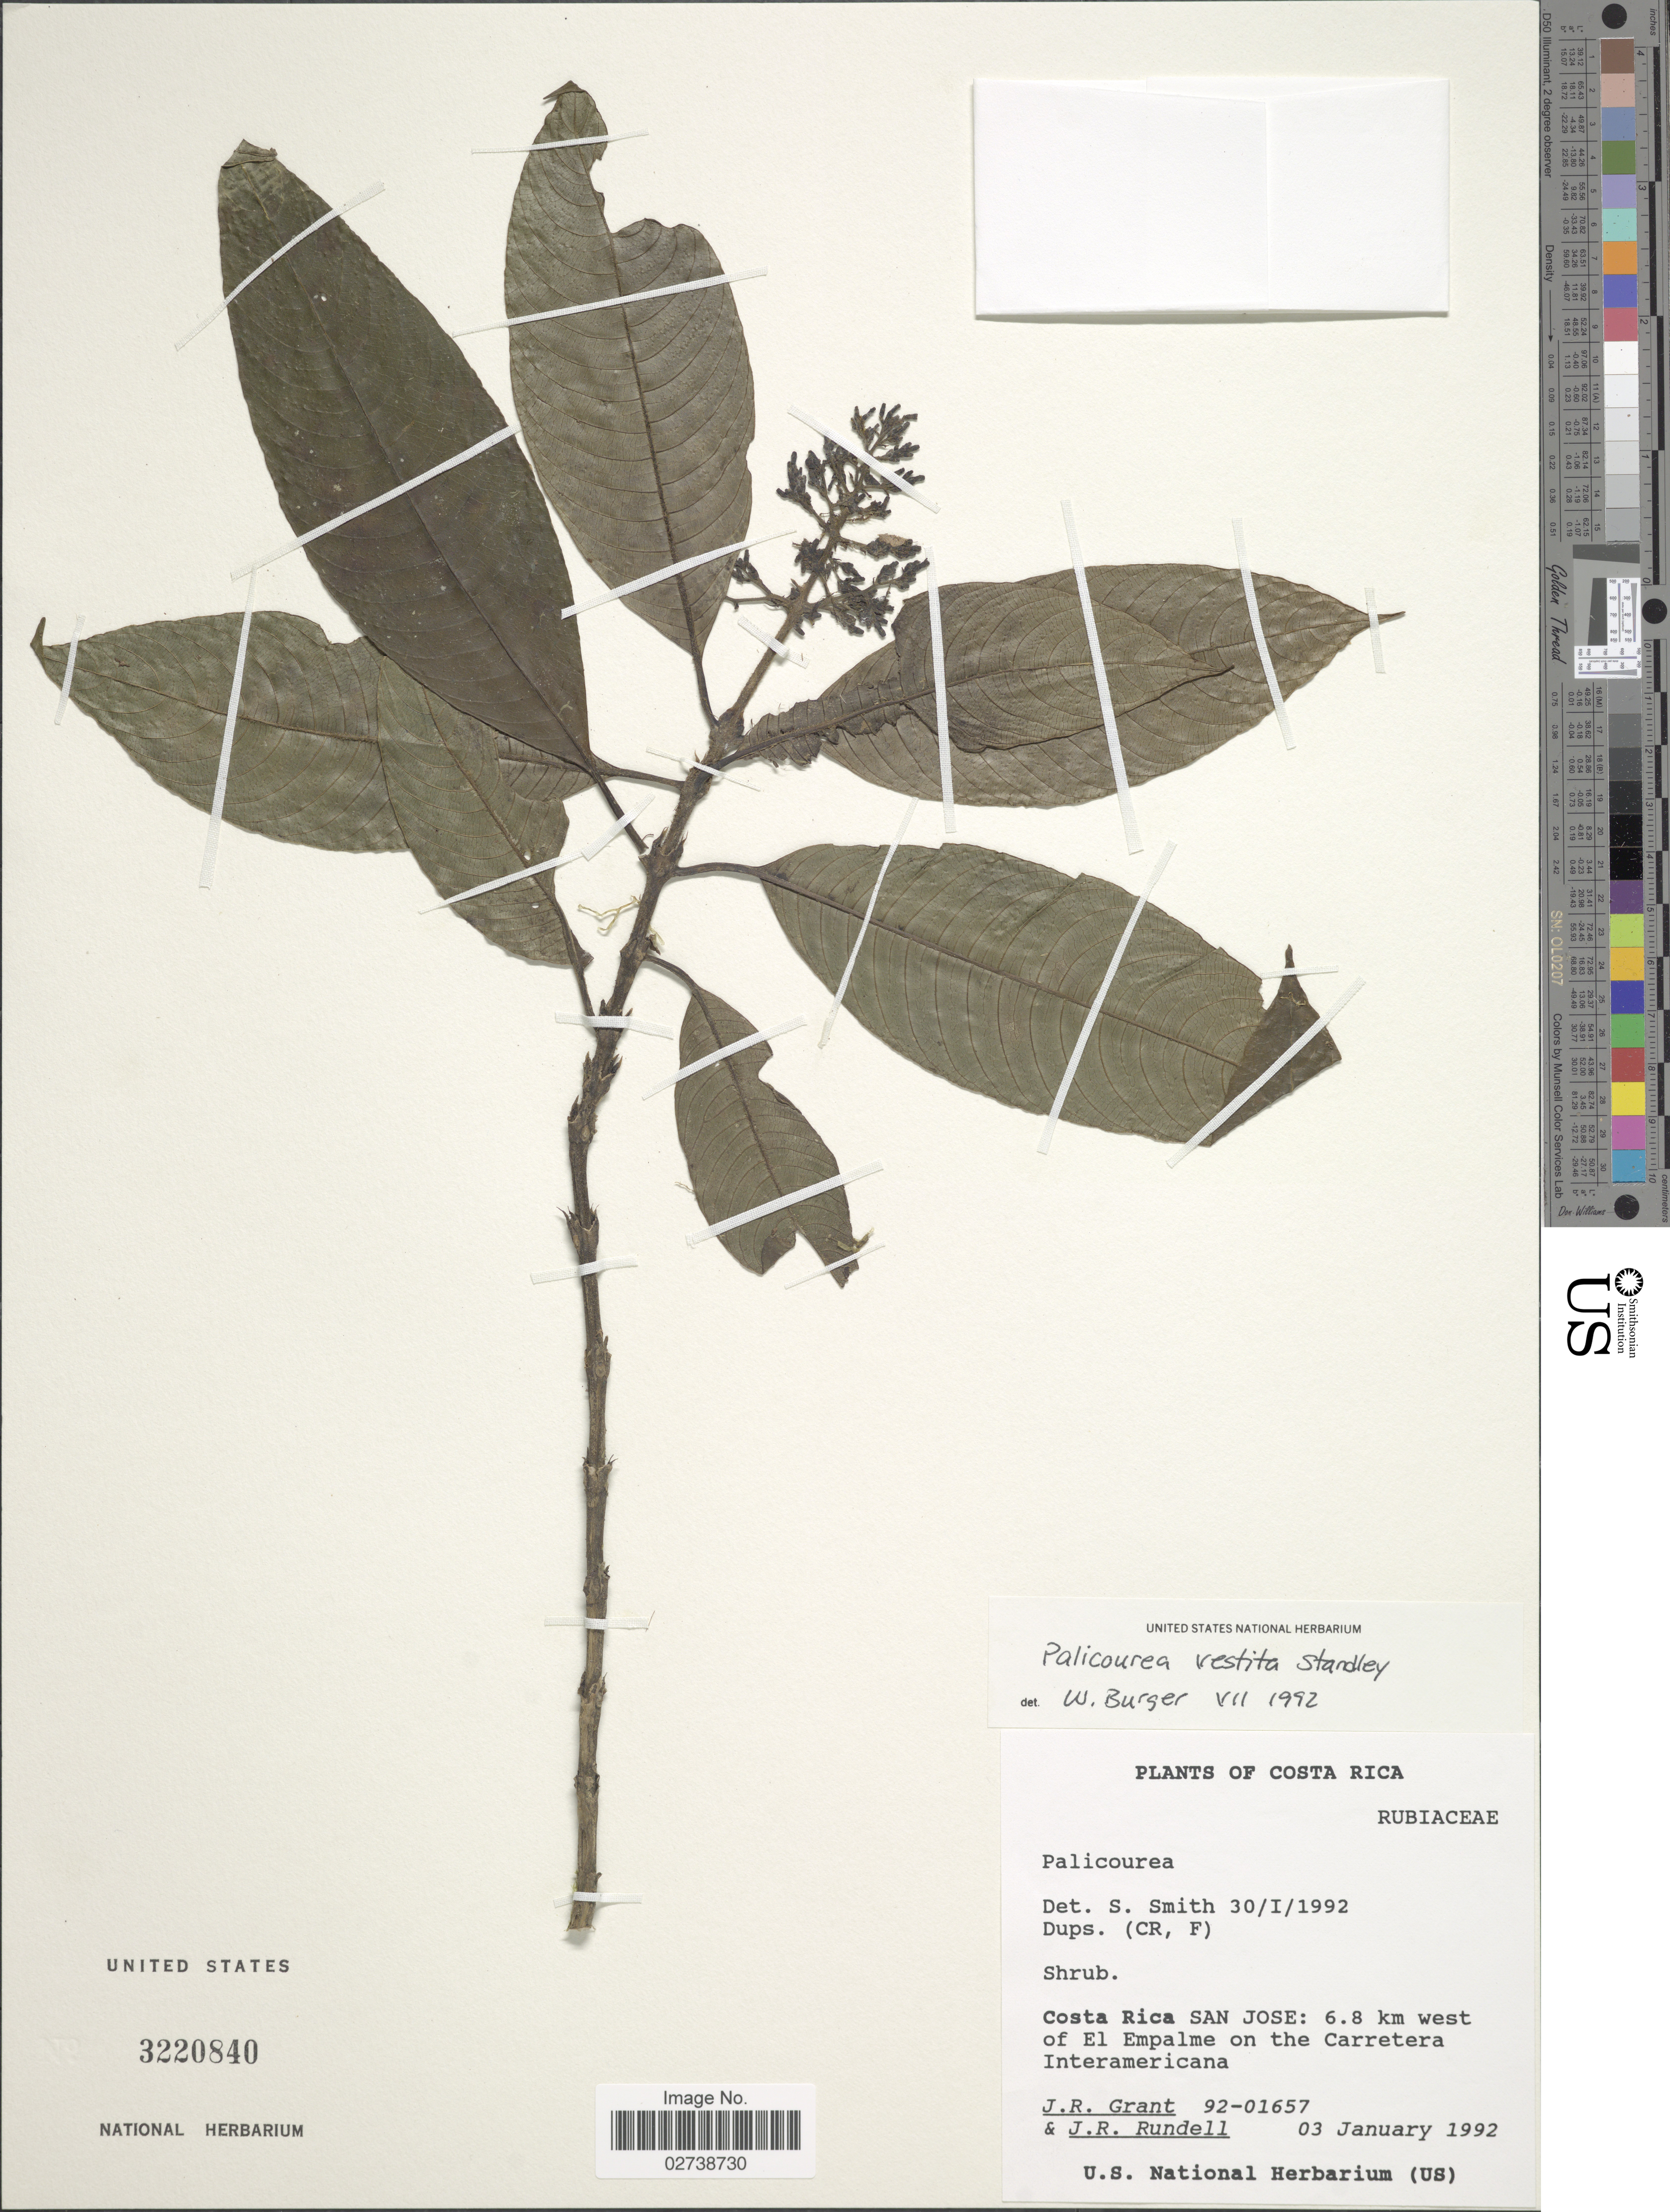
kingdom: Plantae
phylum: Tracheophyta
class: Magnoliopsida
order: Gentianales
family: Rubiaceae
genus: Palicourea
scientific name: Palicourea vestita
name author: Standl.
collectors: J. Grant & J. R. Rundell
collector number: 92-01657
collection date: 1992-01-03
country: Costa Rica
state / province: San José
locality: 6.8 km west of El Empalme on the Carretera Interamericana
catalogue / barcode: US 3220840